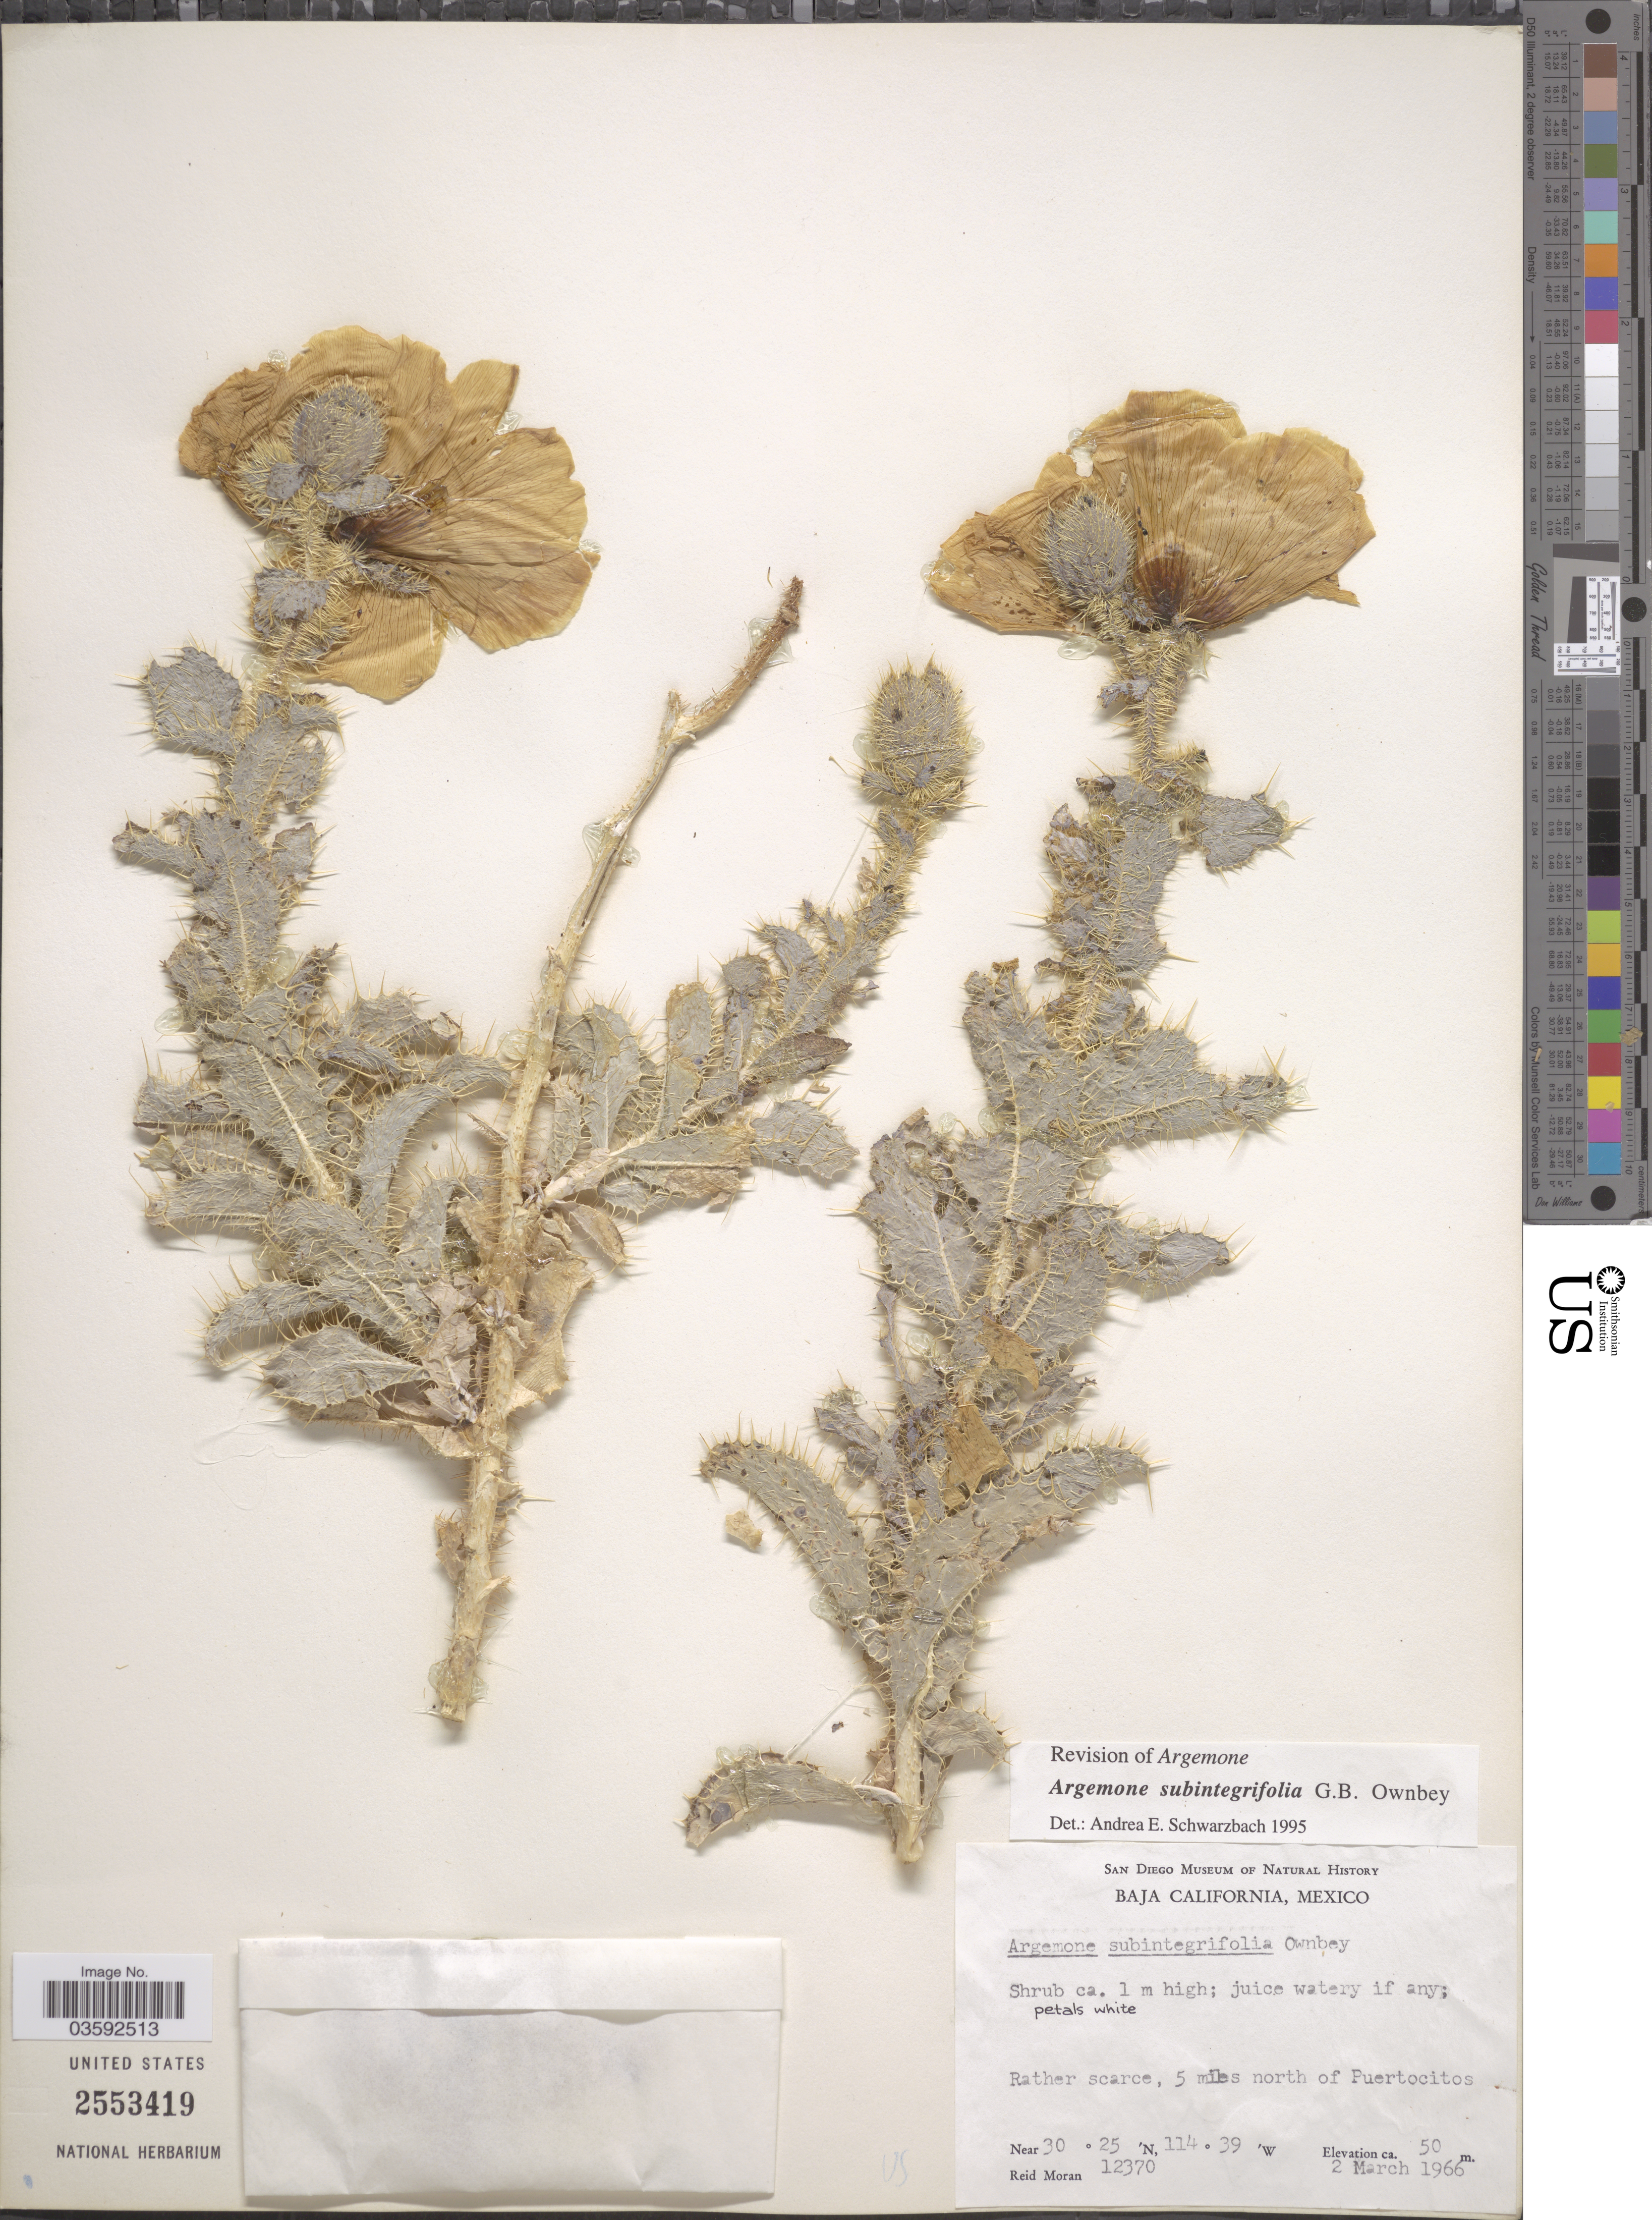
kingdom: Plantae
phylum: Tracheophyta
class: Magnoliopsida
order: Ranunculales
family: Papaveraceae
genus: Argemone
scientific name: Argemone subintegrifolia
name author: G.B. Ownbey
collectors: R. V. Moran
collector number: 12370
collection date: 1966-03-02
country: Mexico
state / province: Baja California Norte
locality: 5 miles north of Puertocitos.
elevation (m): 50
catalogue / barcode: US 2553419